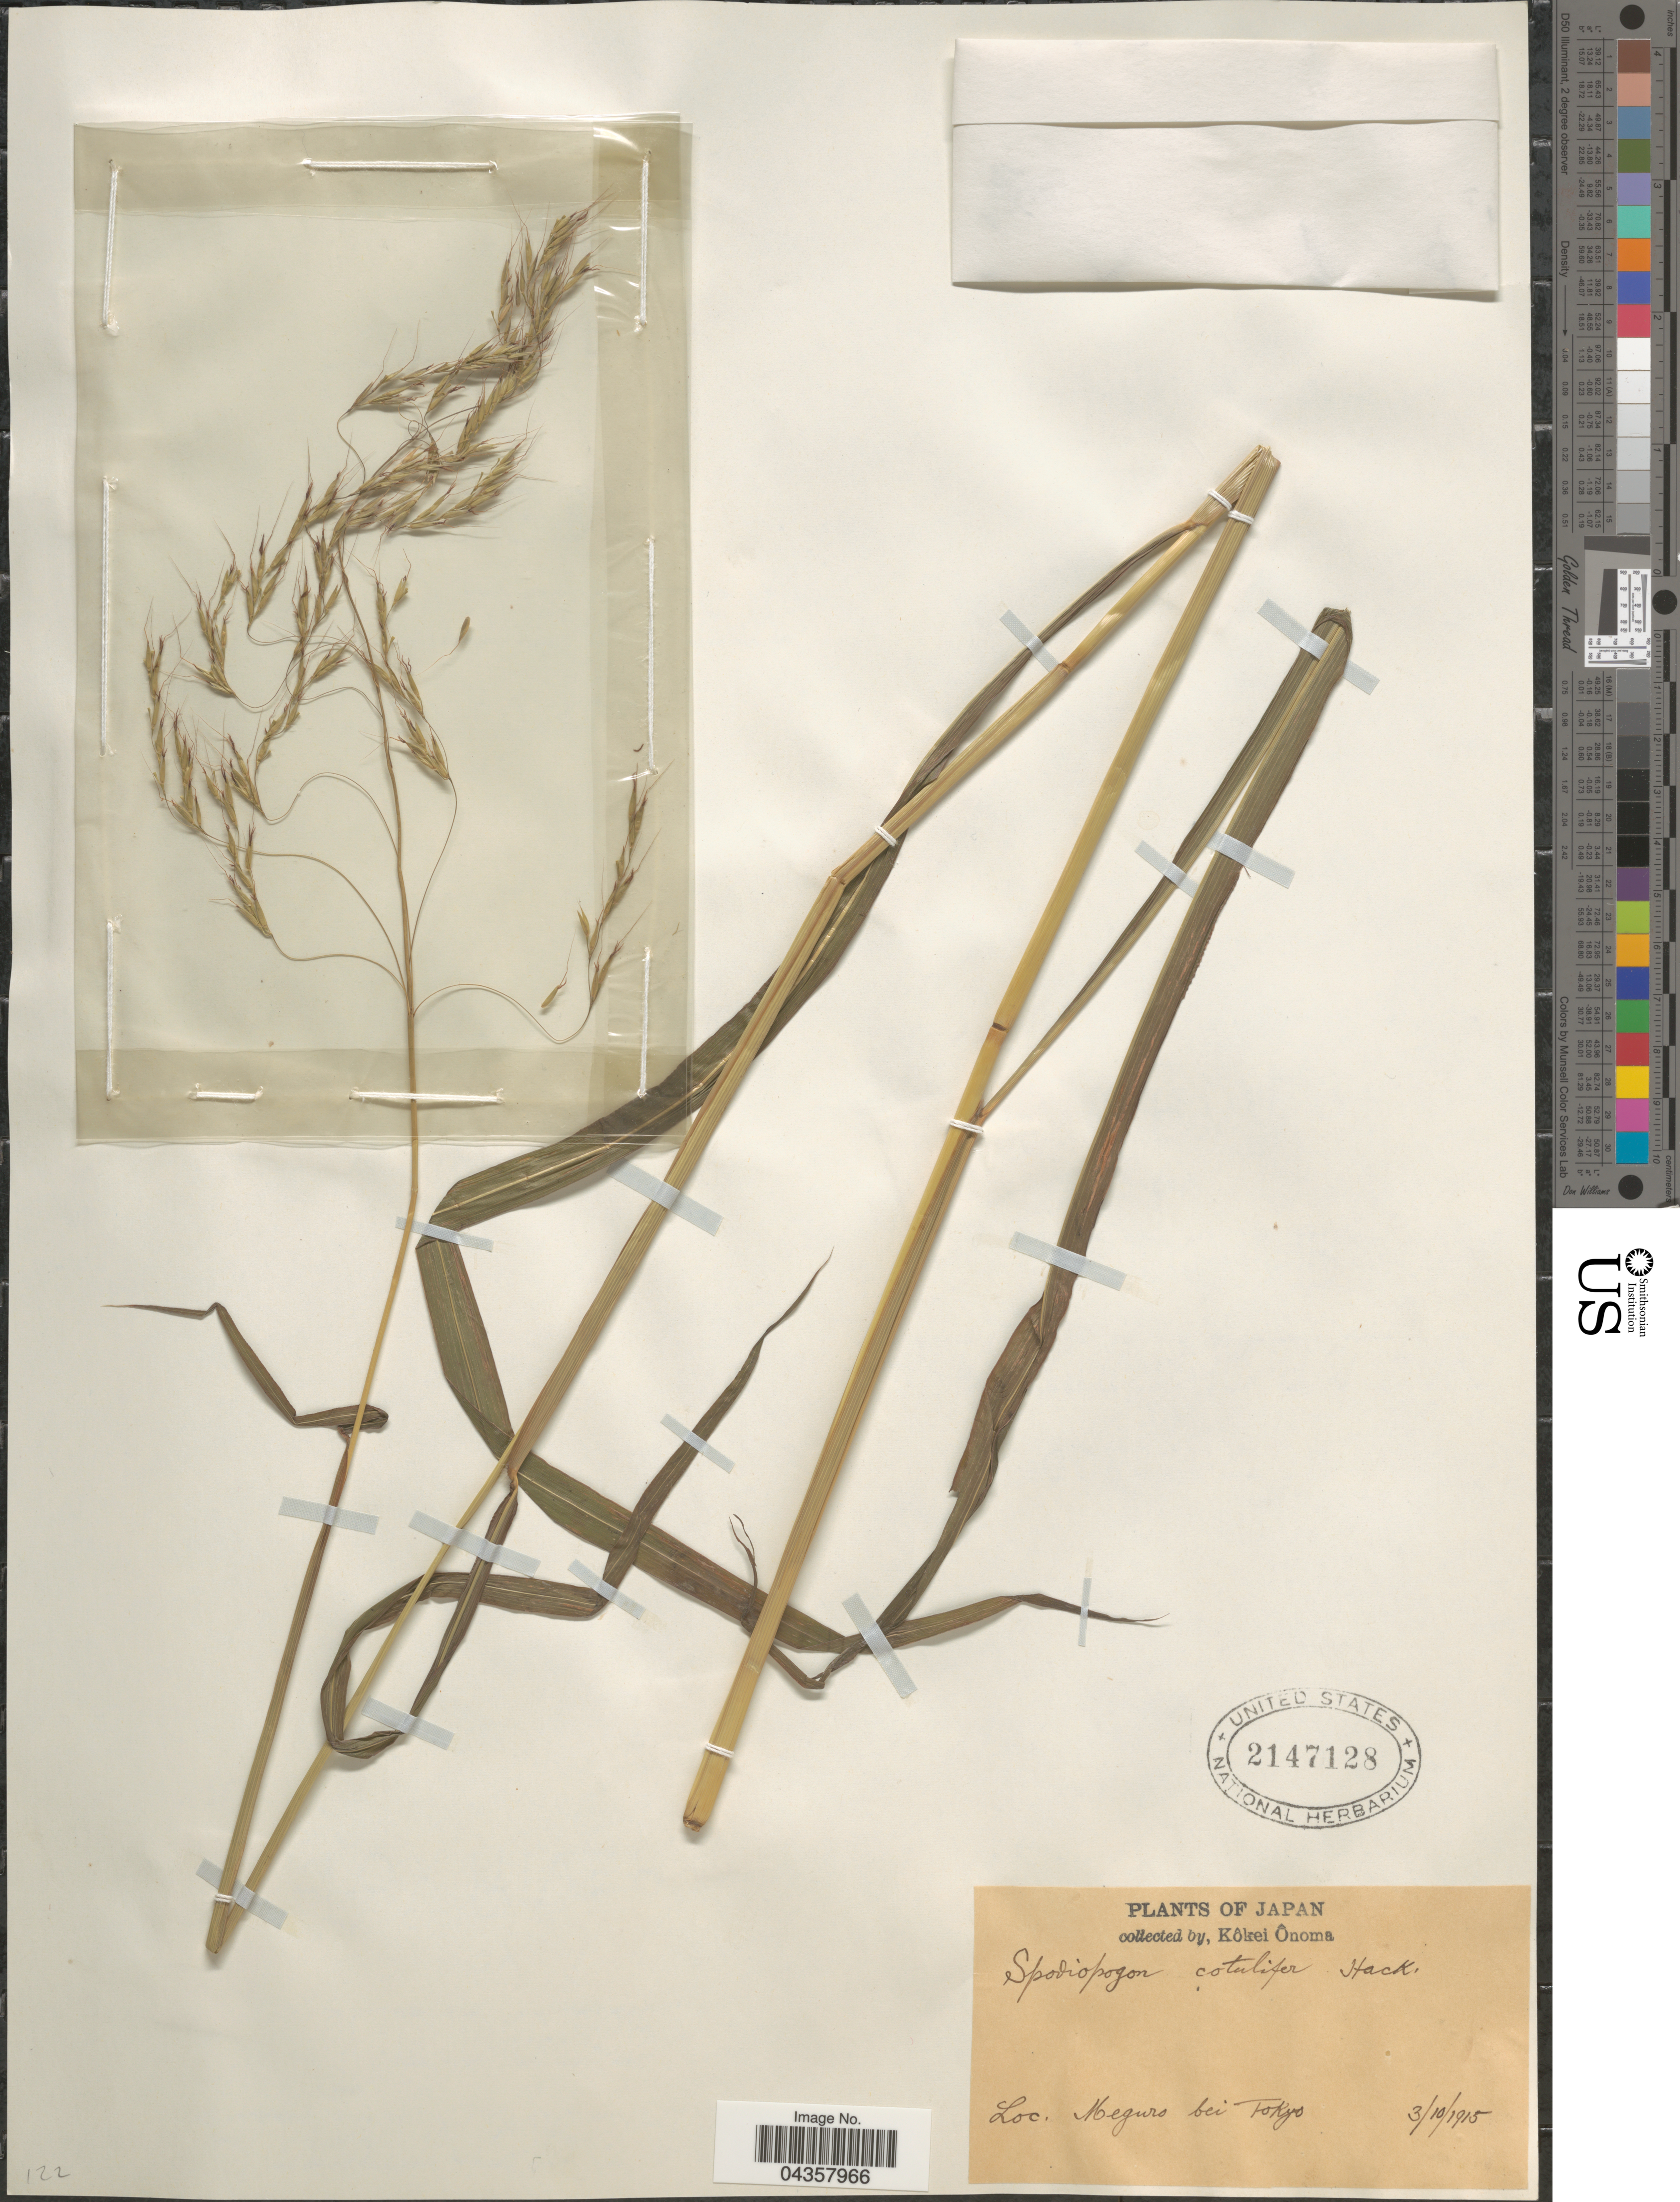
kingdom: Plantae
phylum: Tracheophyta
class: Liliopsida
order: Poales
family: Poaceae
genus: Spodiopogon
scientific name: Spodiopogon cotulifer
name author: (Thunb.) Hack.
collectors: K. Onoma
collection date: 1915-10-03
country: Japan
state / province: Tokyo, Federal City of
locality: Meguro bei Tokyo.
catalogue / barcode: US 2147128